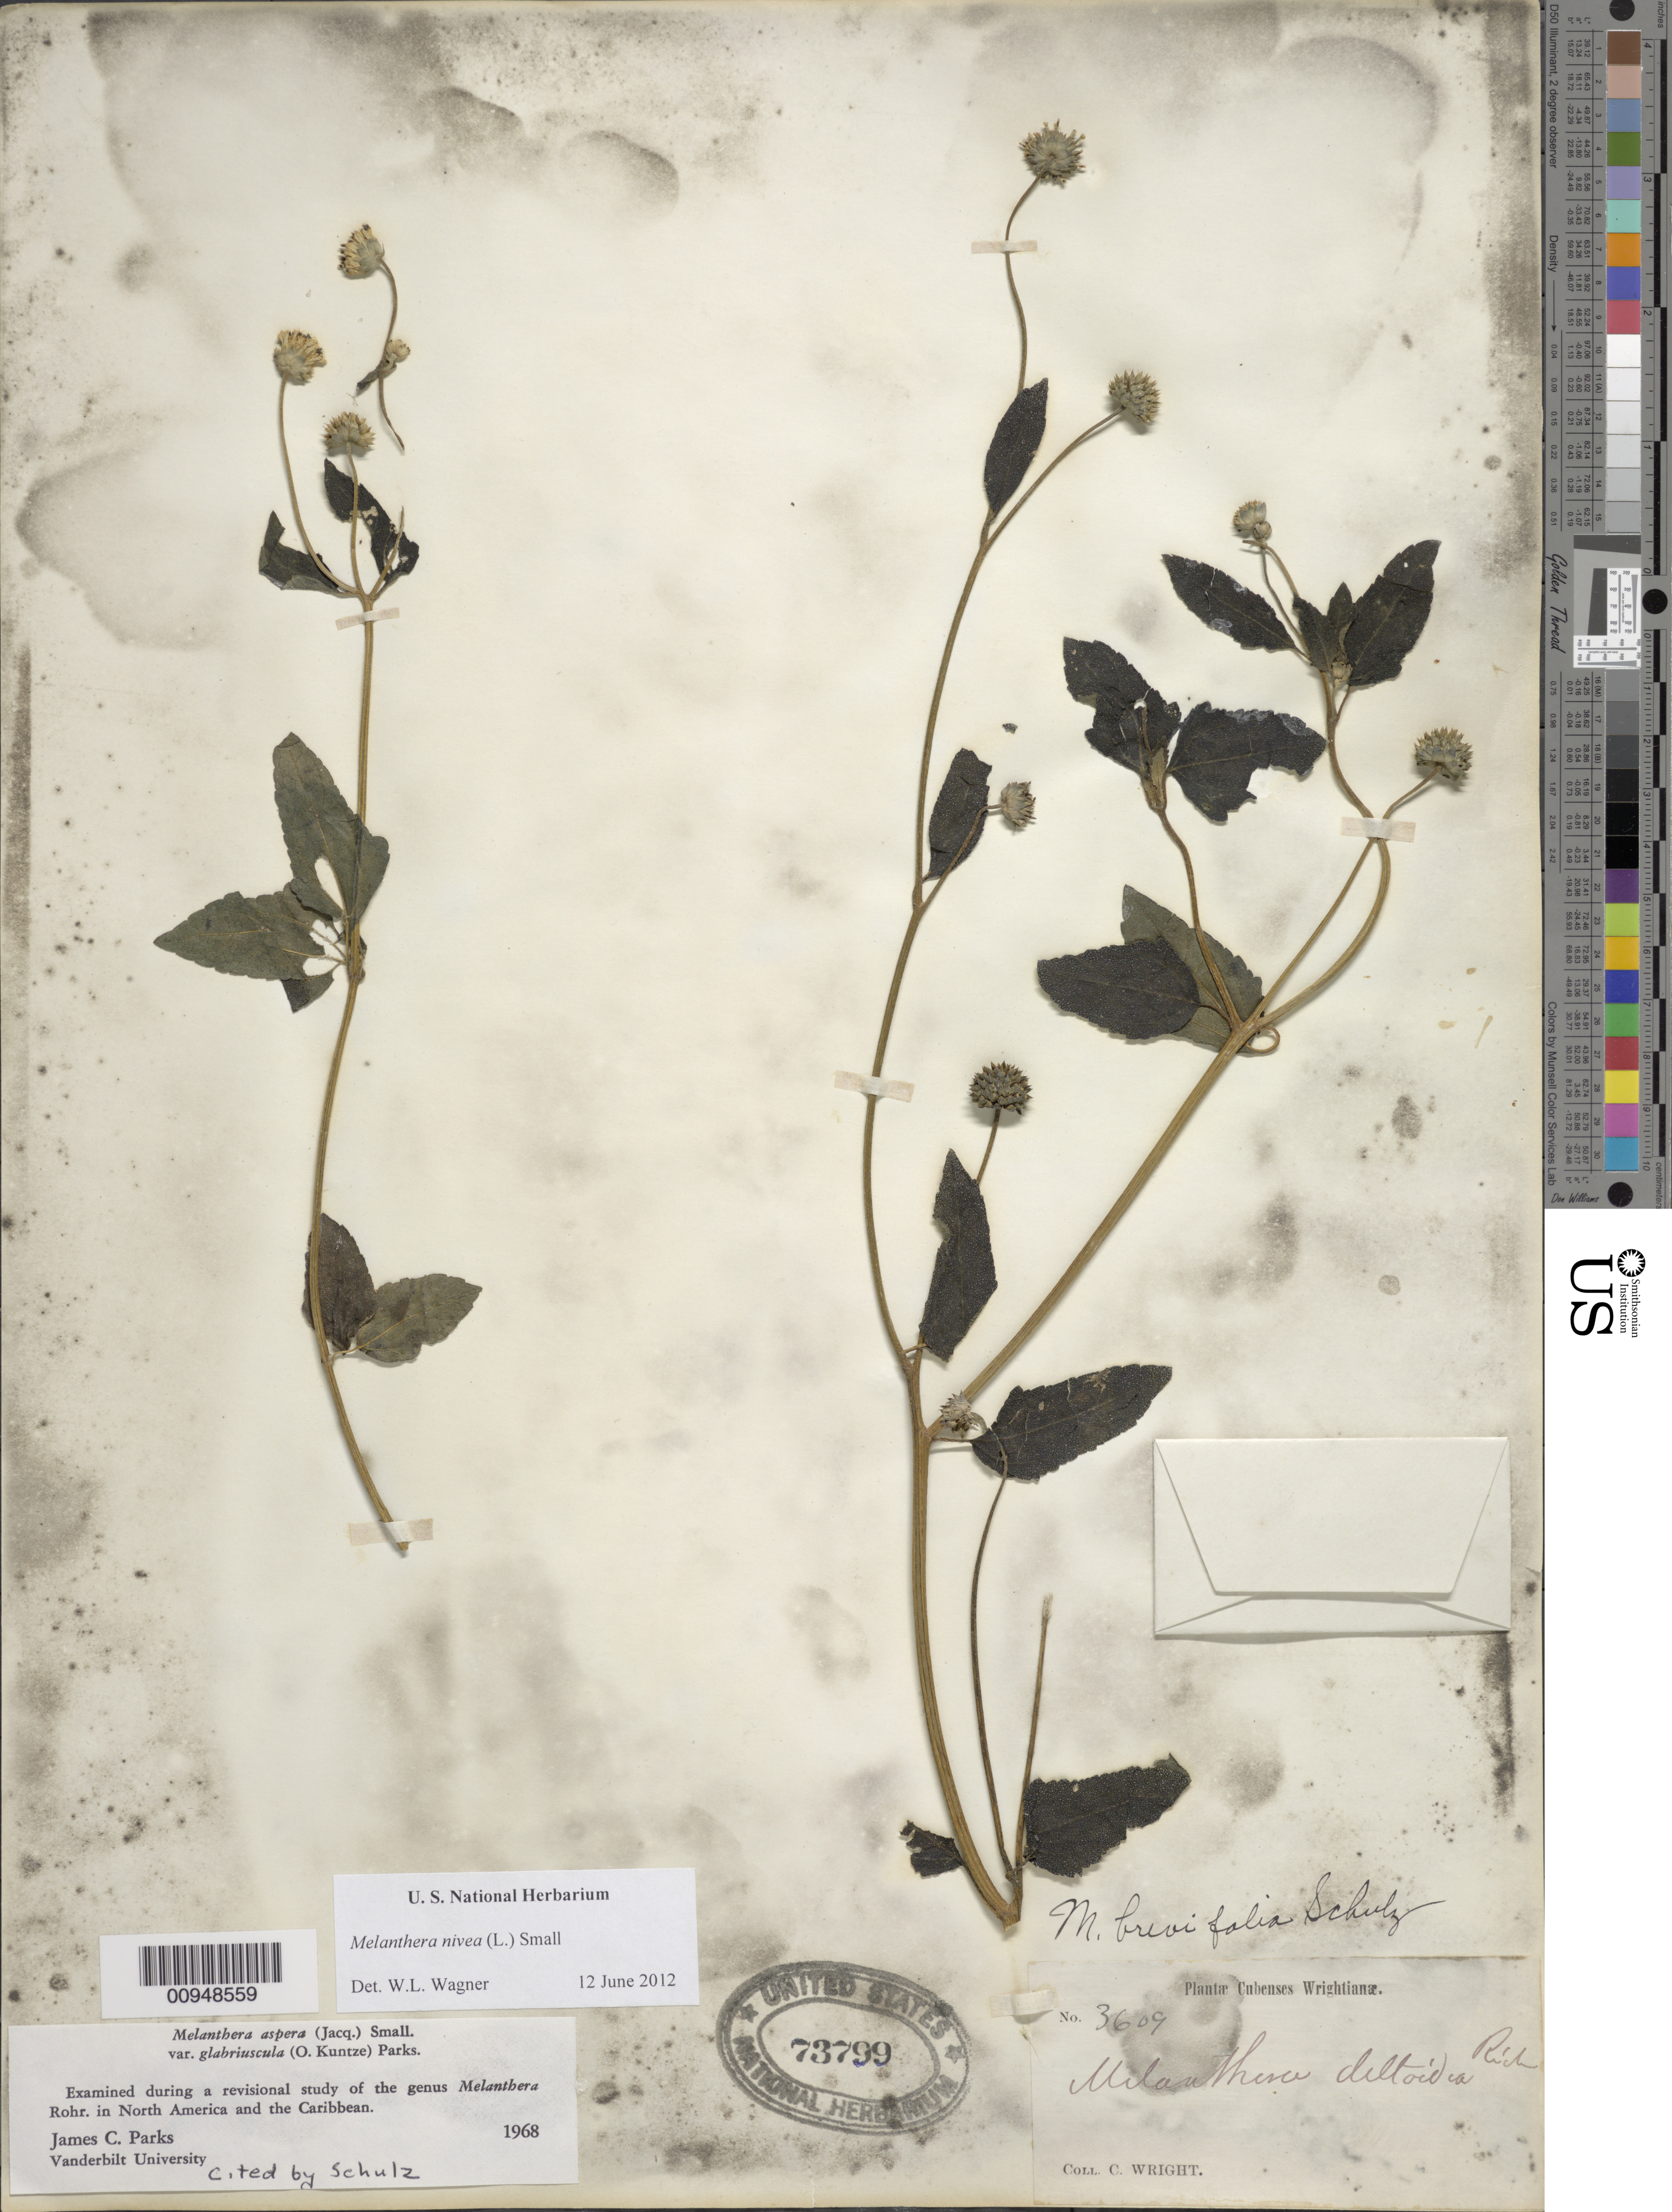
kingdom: Plantae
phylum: Tracheophyta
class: Magnoliopsida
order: Asterales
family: Asteraceae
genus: Melanthera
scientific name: Melanthera nivea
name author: (L.) Small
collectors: C. Wright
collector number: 3609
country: Cuba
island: Cuba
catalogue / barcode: US 73799